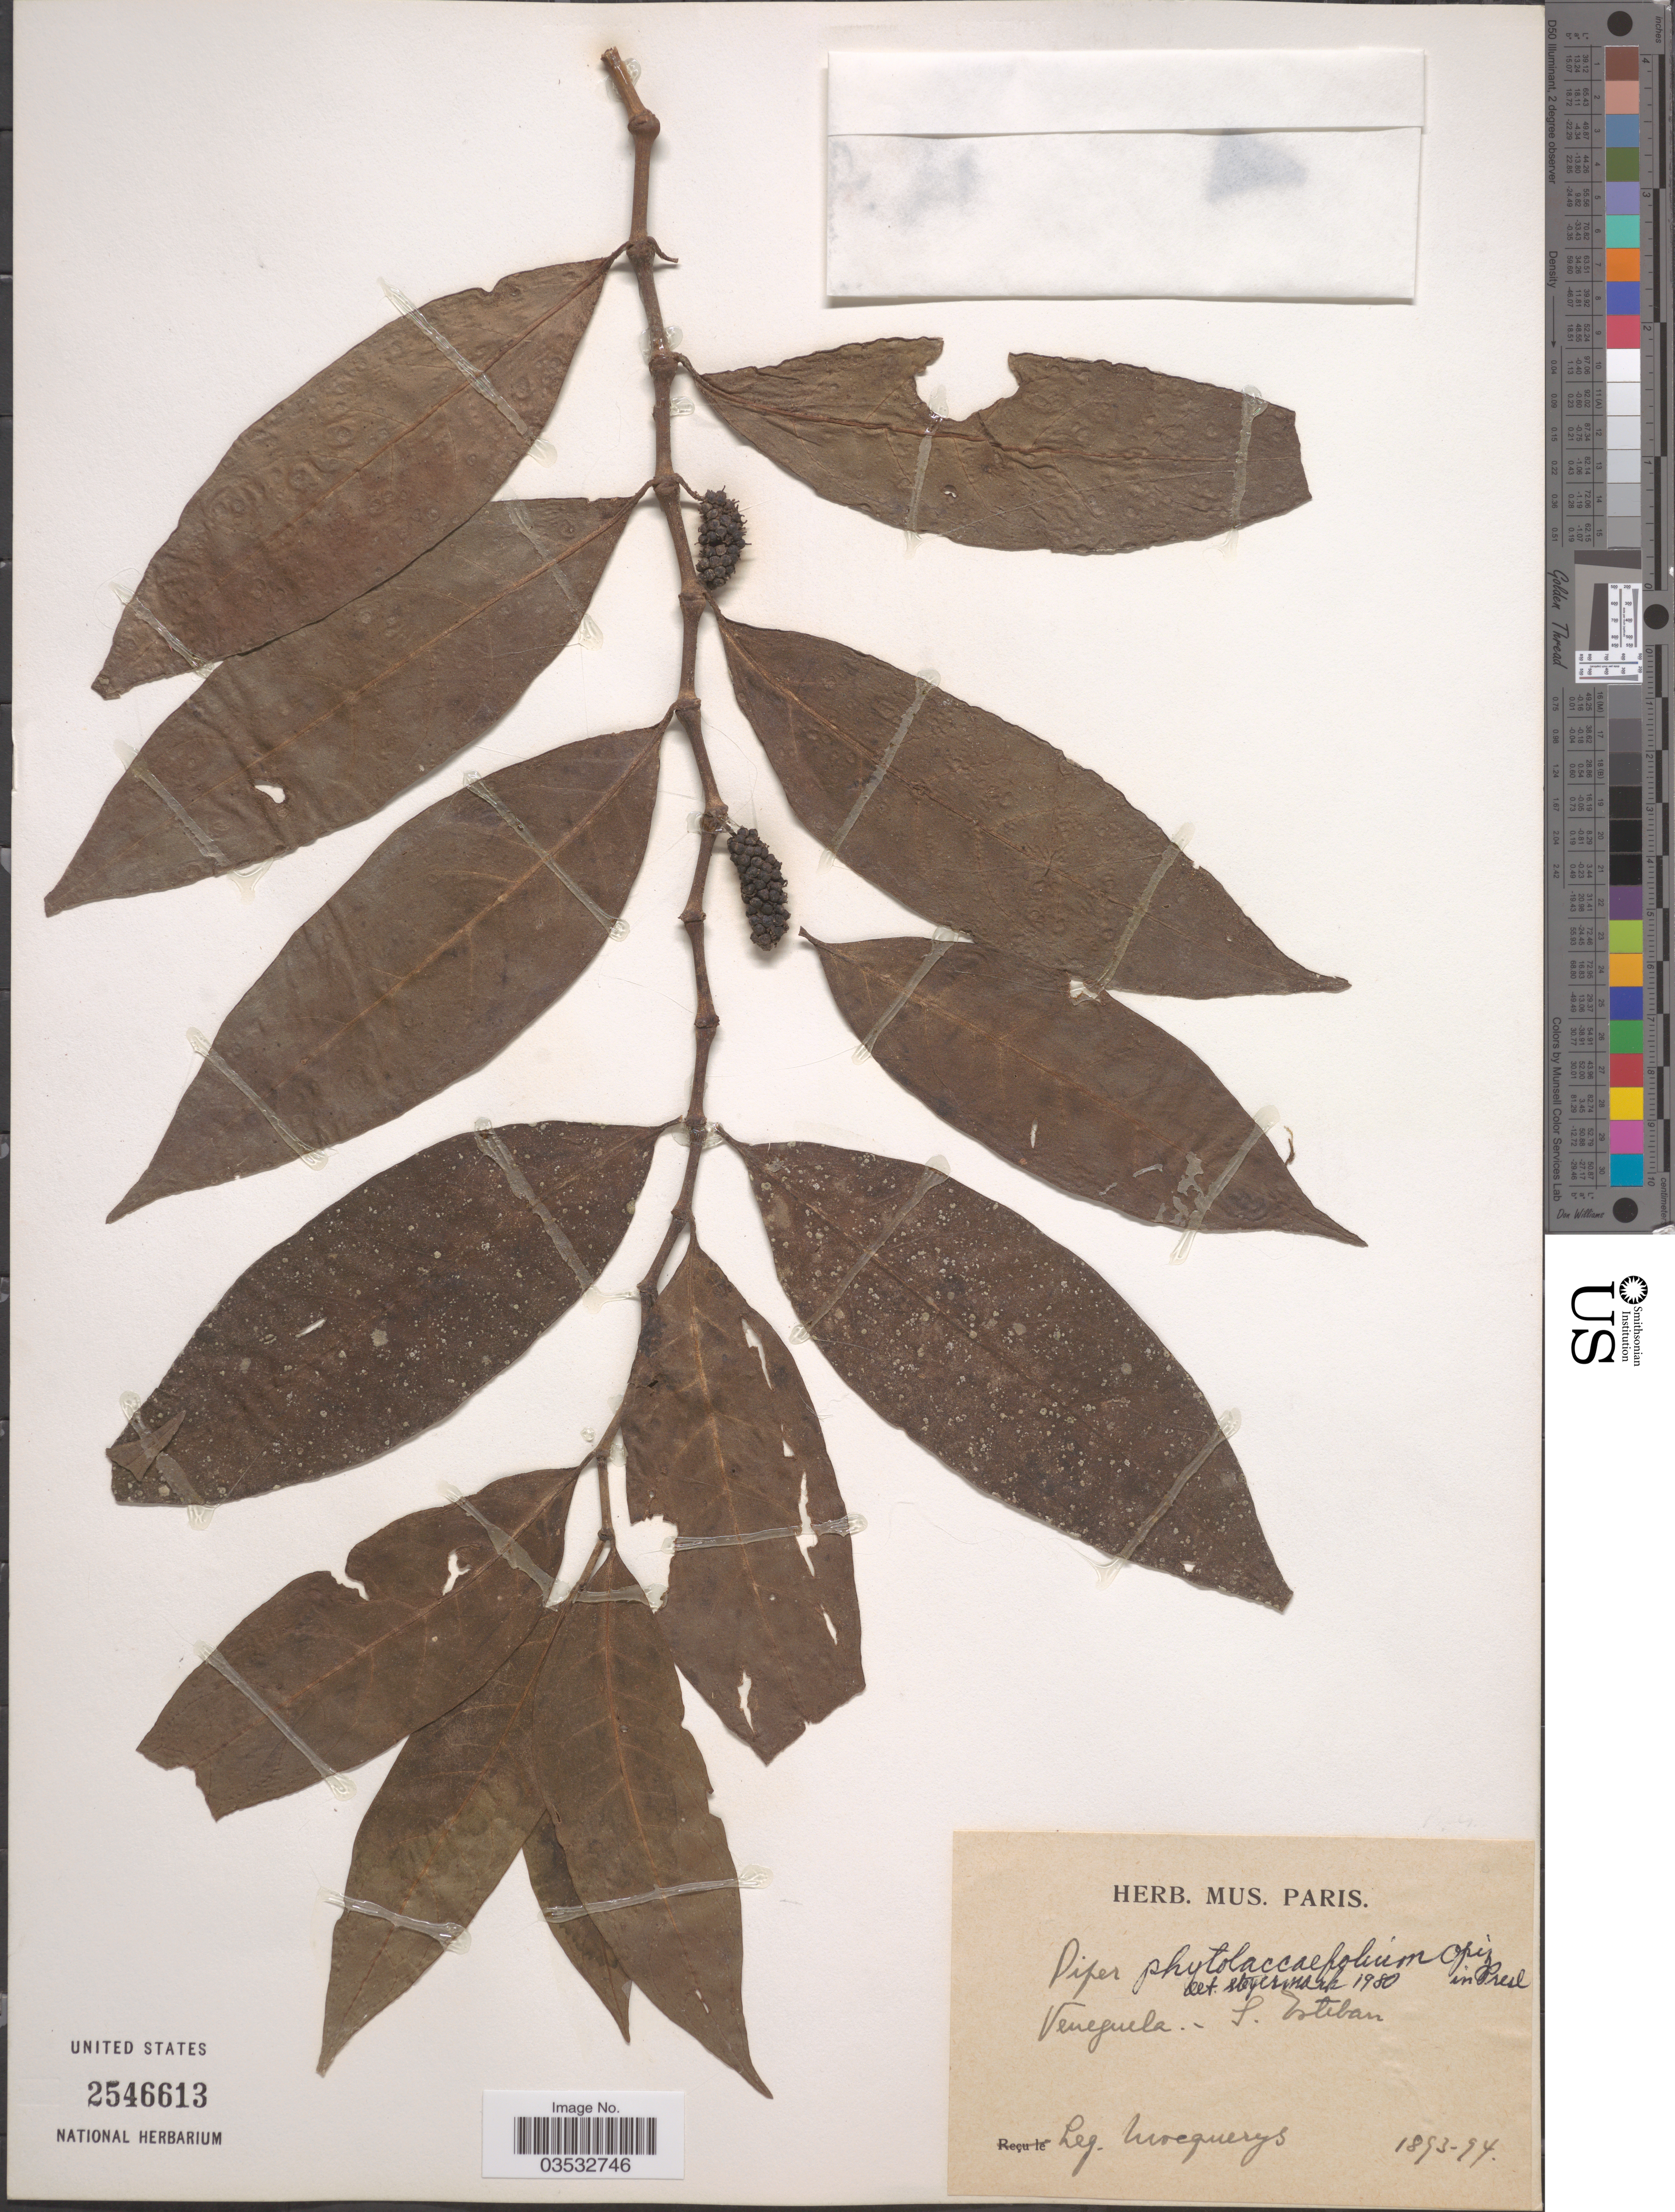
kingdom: Plantae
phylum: Tracheophyta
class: Magnoliopsida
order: Piperales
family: Piperaceae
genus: Piper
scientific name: Piper phytolaccifolium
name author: Opiz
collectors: A. Mocquerys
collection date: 1893/1894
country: Venezuela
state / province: Carabobo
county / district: Puerto Cabello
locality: San Esteban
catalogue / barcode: US 2546613